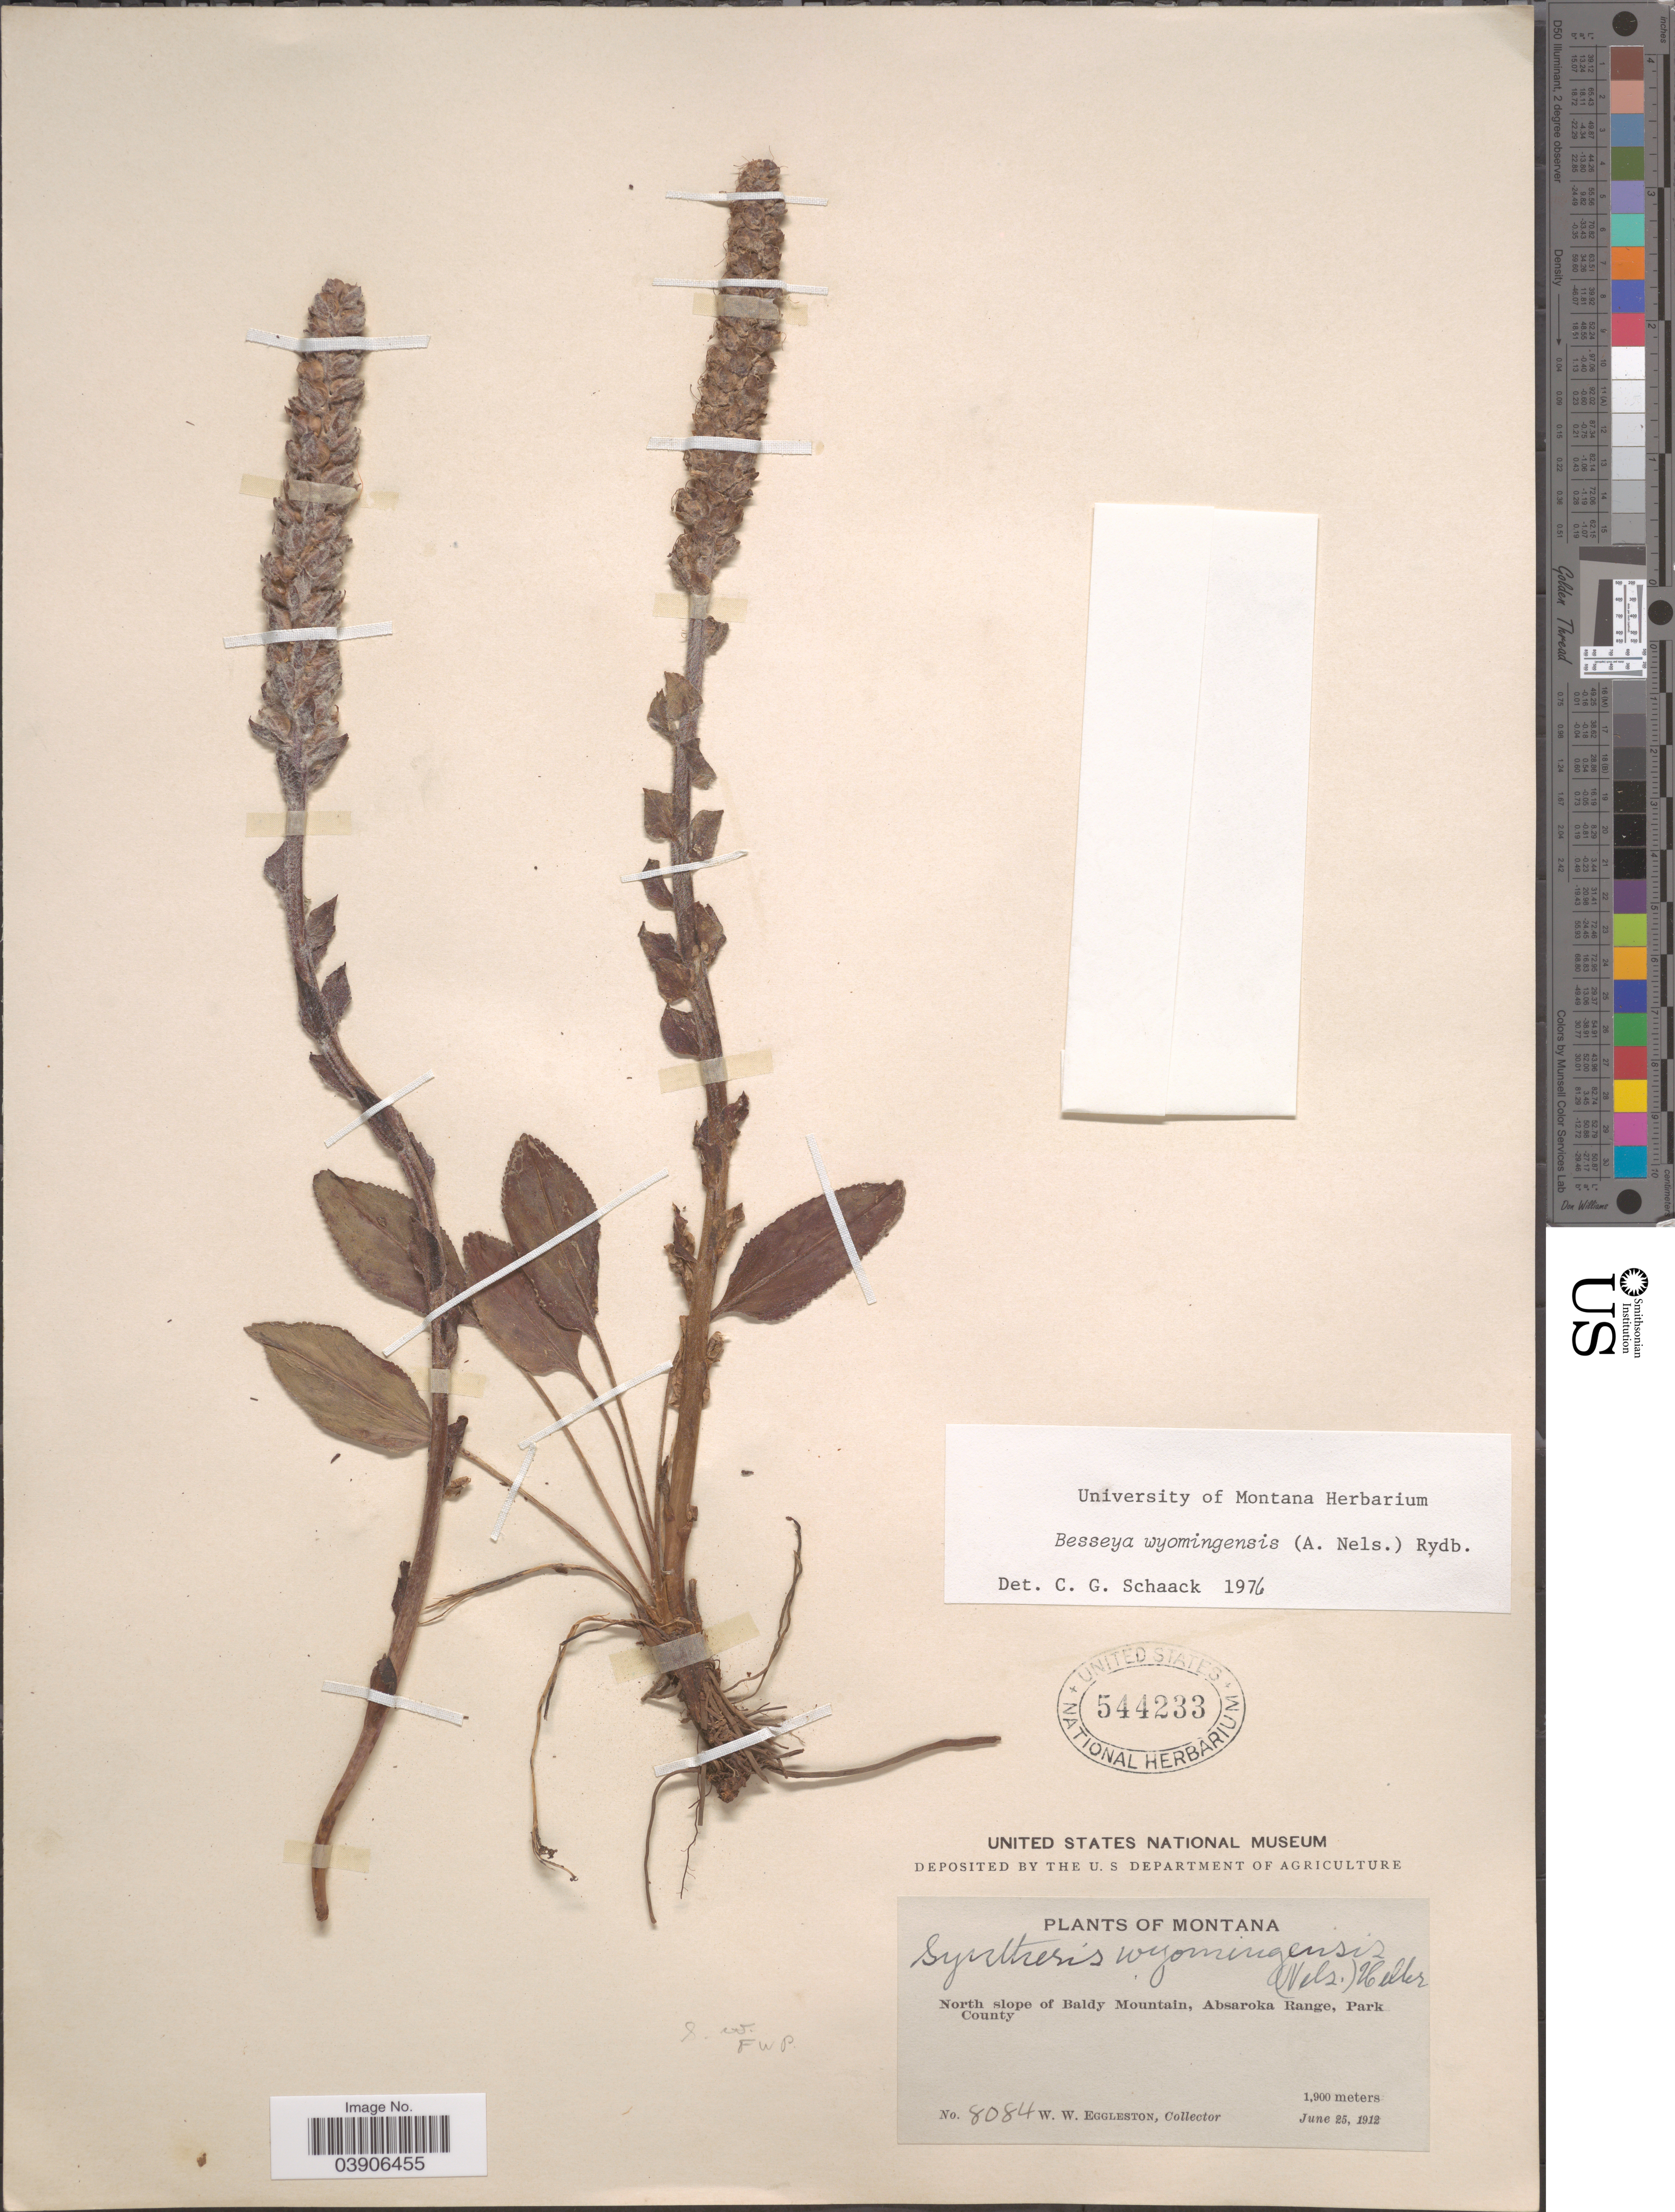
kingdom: Plantae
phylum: Tracheophyta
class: Magnoliopsida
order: Lamiales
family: Plantaginaceae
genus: Synthyris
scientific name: Synthyris wyomingensis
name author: A. Heller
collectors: W. W. Eggleston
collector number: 8084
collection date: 1912-06-25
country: United States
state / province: Montana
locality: North slope of Baldy Mountain, Absaroka Range, Park County.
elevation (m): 1900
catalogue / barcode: US 544233